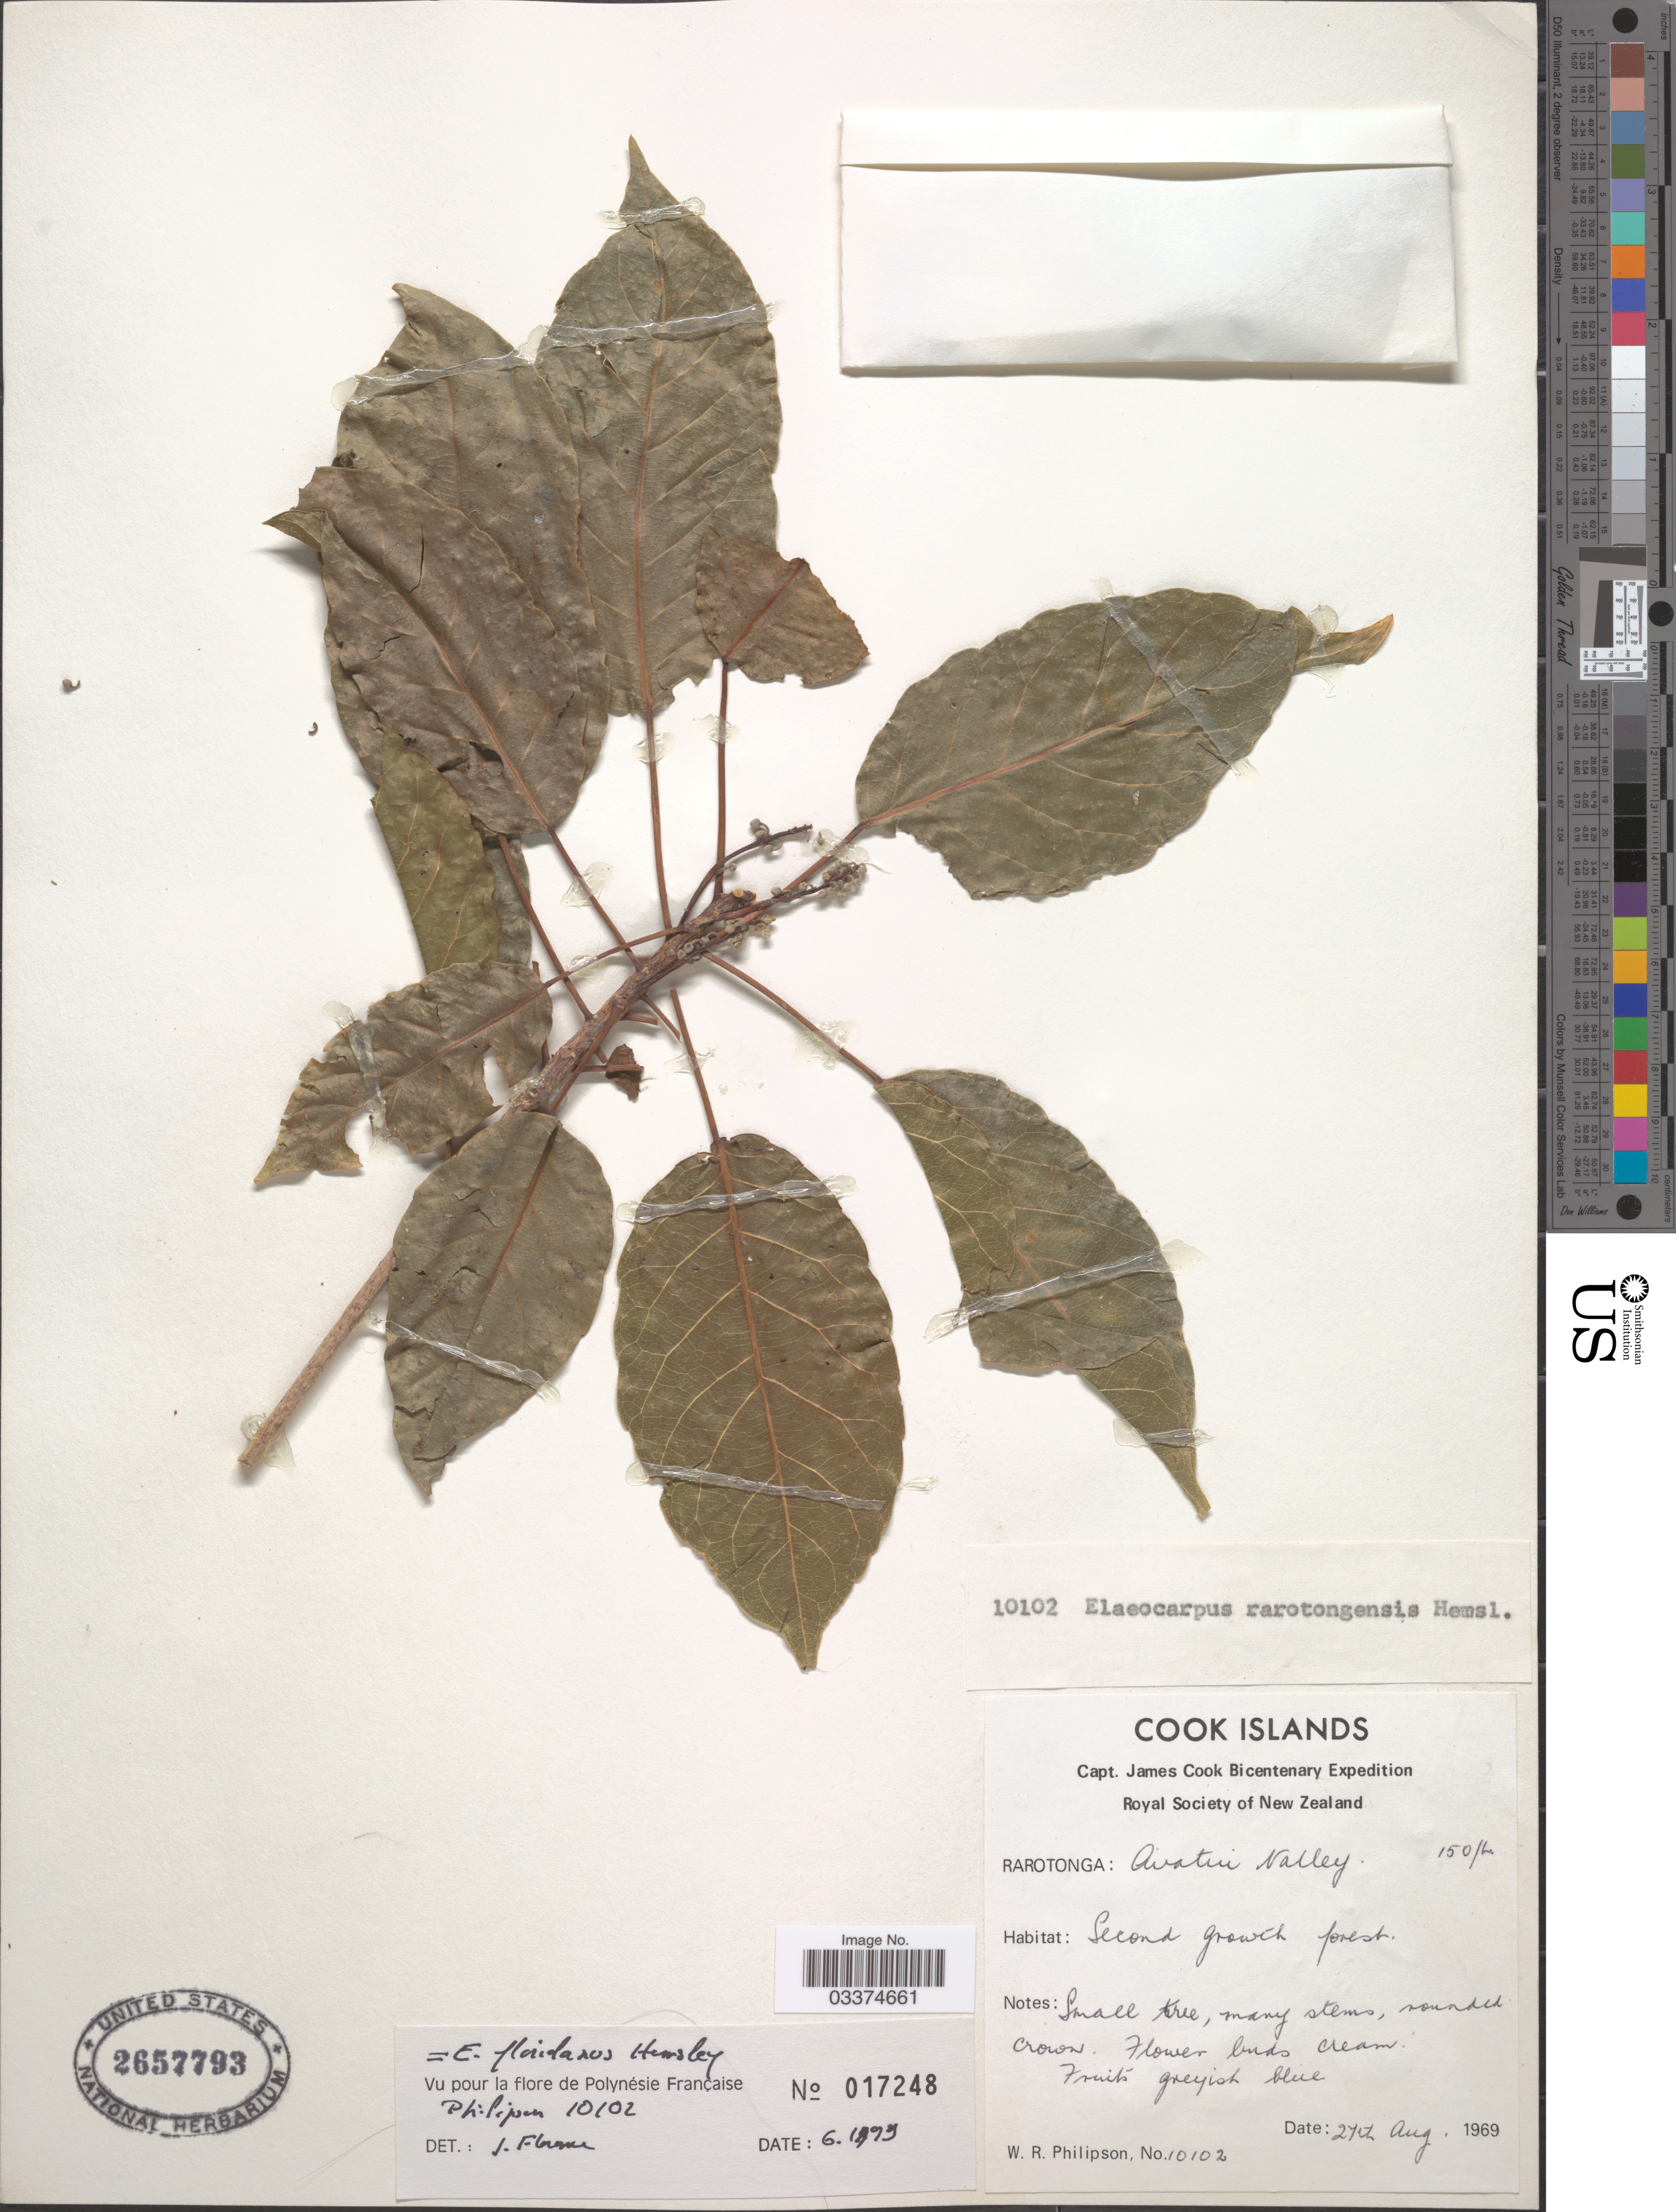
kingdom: Plantae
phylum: Tracheophyta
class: Magnoliopsida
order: Oxalidales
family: Elaeocarpaceae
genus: Elaeocarpus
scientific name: Elaeocarpus rarotongensis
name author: Hemsl.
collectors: W. R. Philipson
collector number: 10102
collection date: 1969-08-27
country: Cook Islands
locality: Rarotonga: Avatiu Valley.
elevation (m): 46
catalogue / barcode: US 2657793